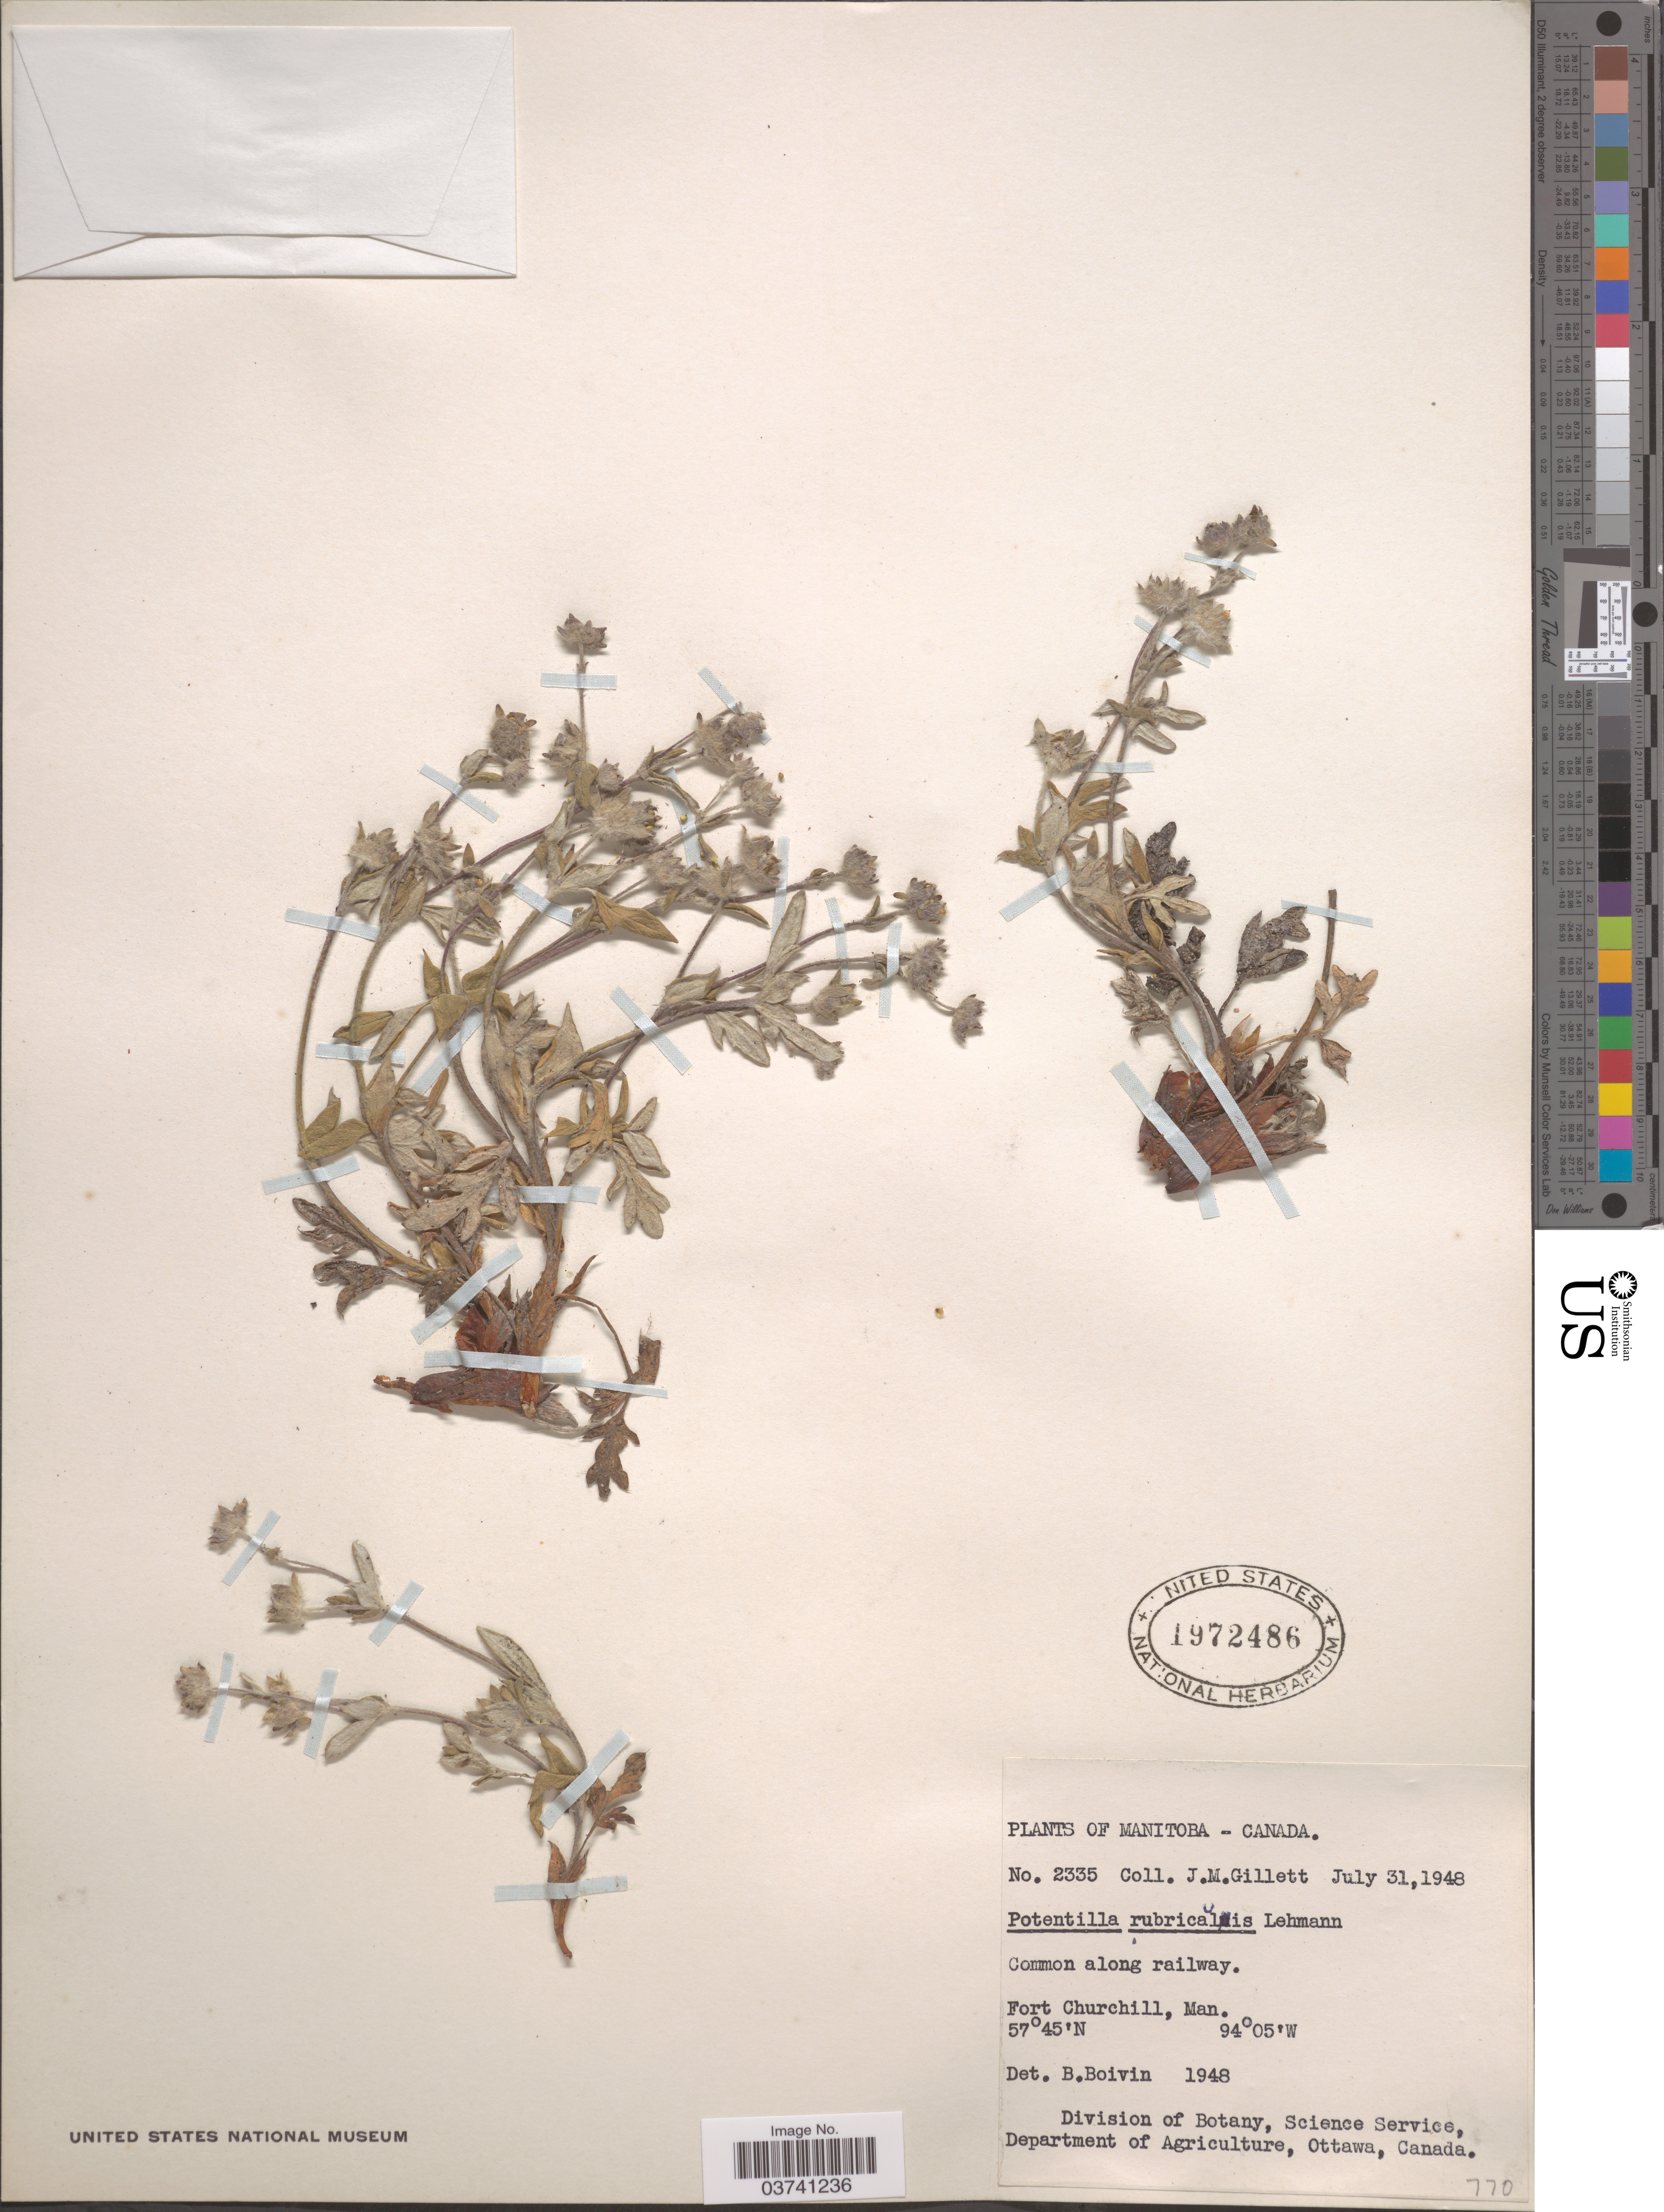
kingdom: Plantae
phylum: Tracheophyta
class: Magnoliopsida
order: Rosales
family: Rosaceae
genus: Potentilla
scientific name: Potentilla rubricaulis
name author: F. Lehm.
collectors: J. M. Gillett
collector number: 2335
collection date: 1948-07-31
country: Canada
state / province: Manitoba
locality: Along railway. Fort Churchill.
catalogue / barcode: US 19724786